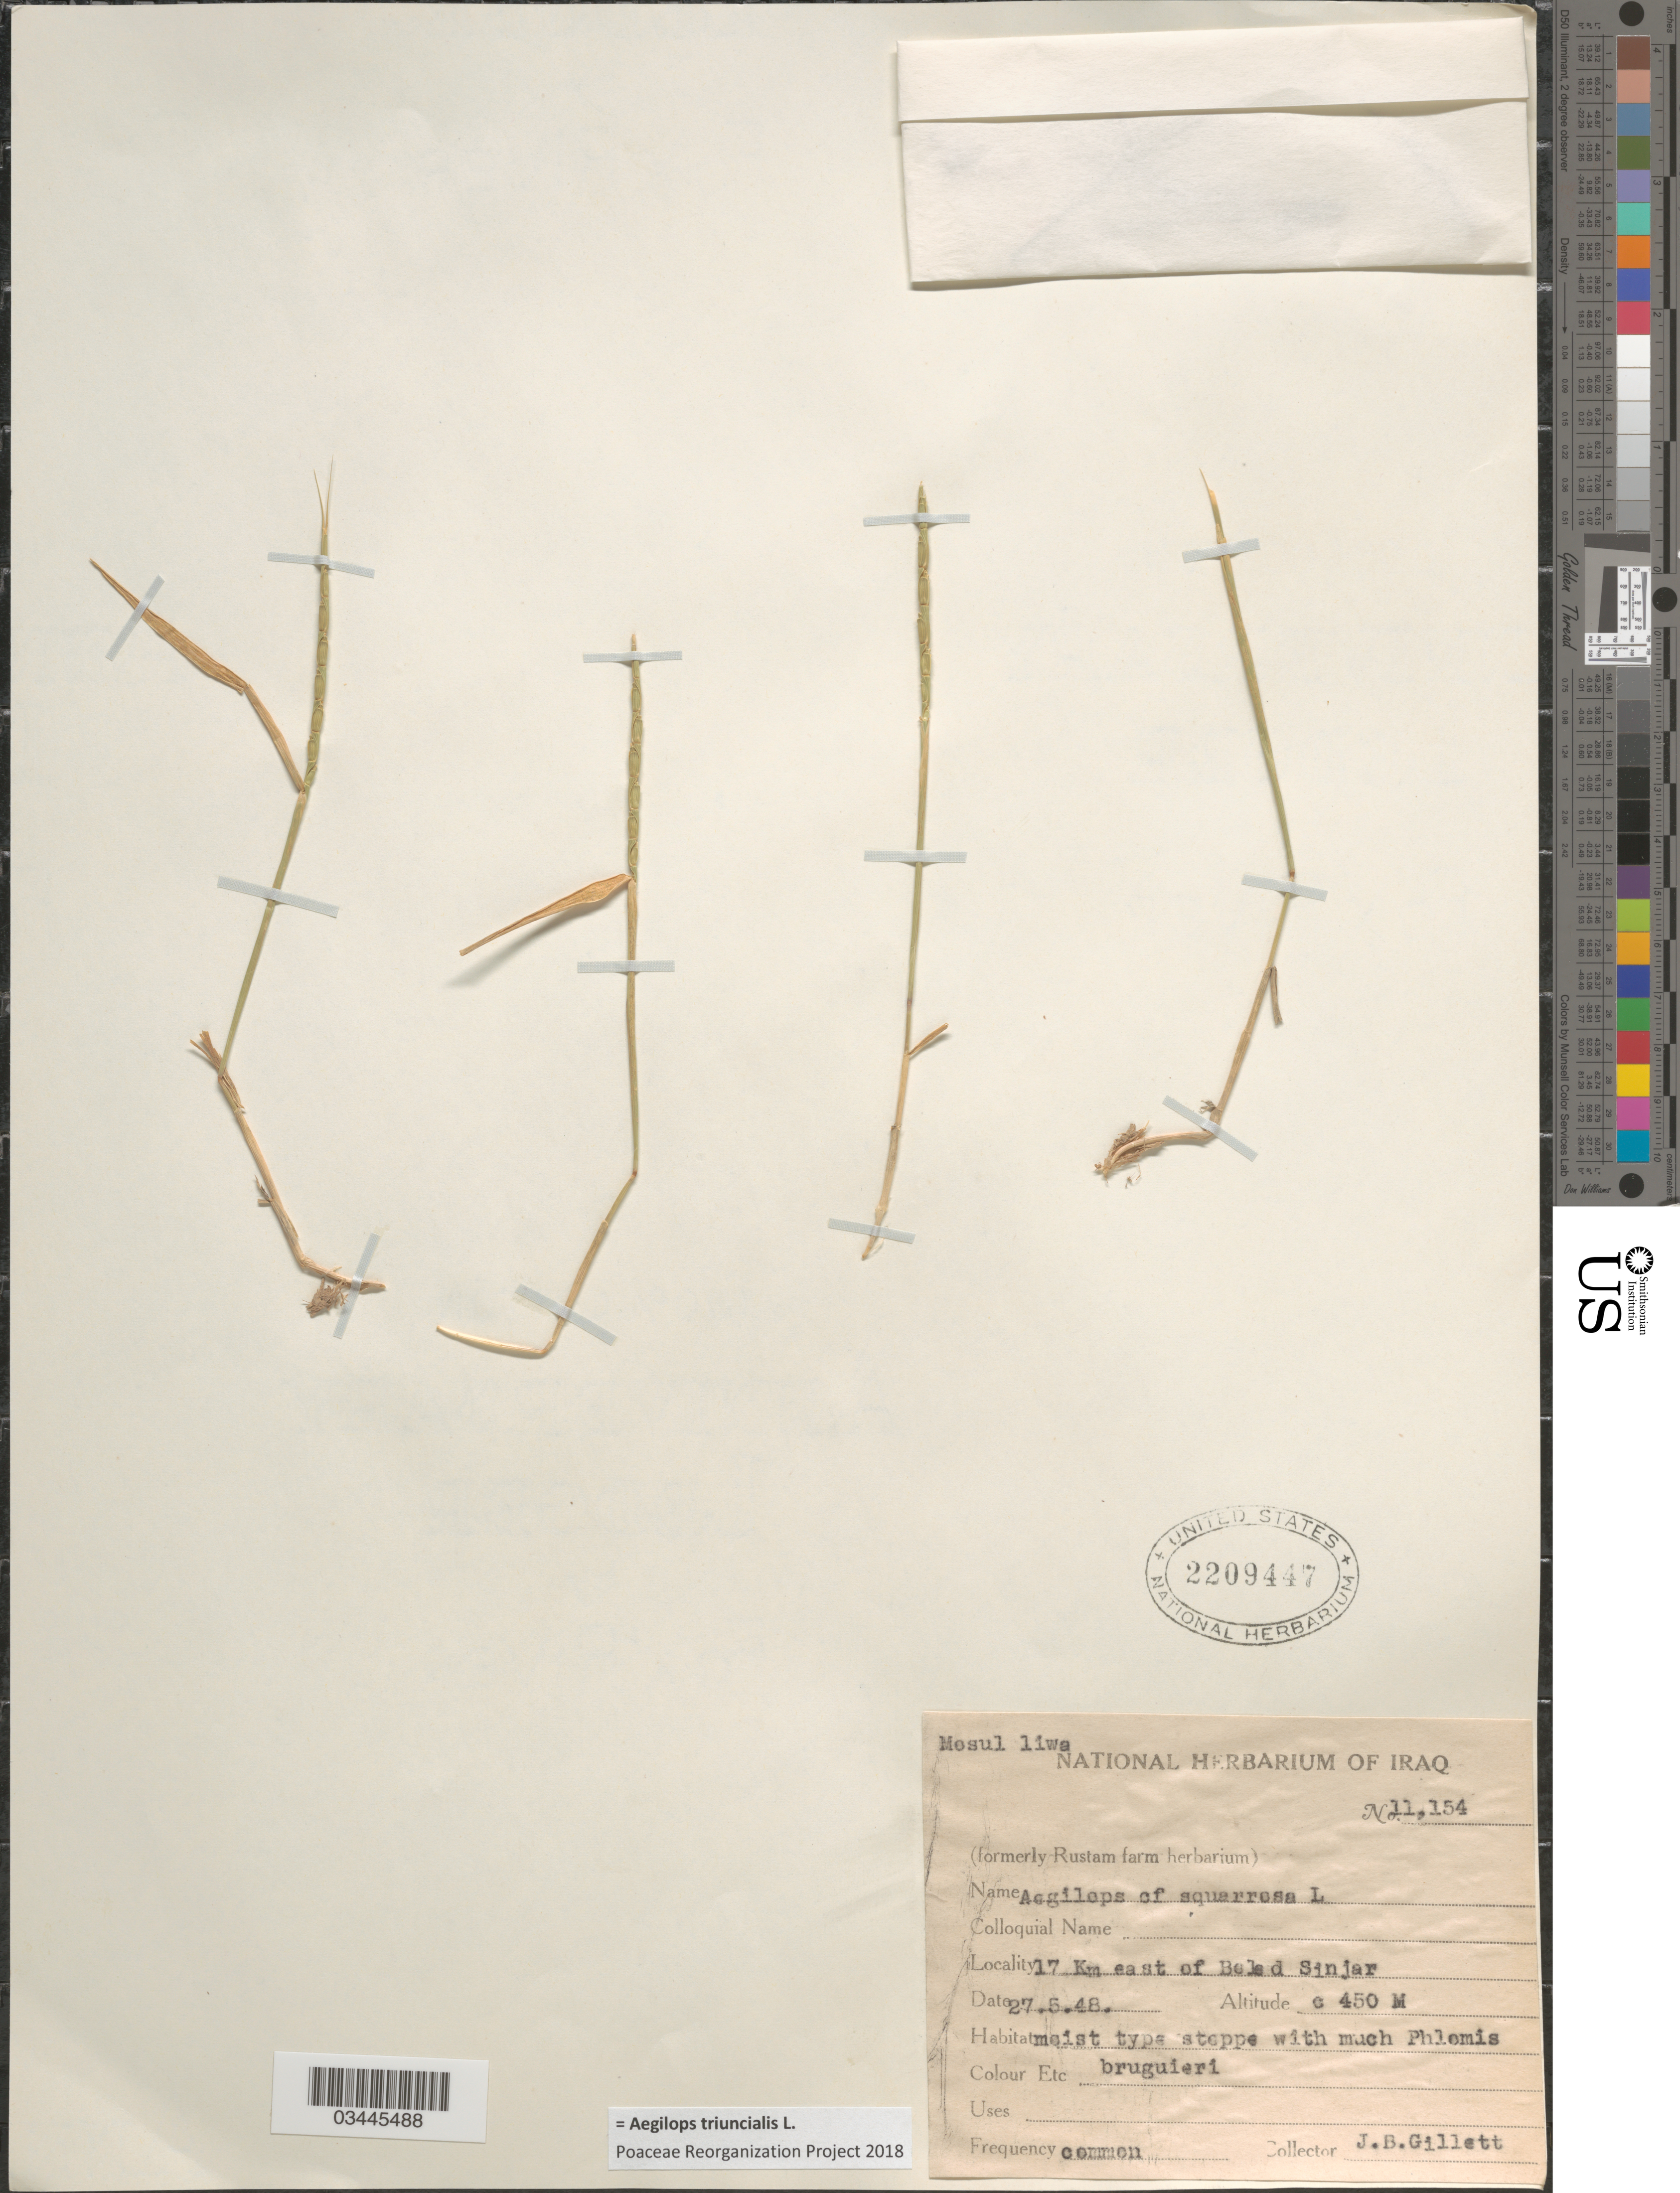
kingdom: Plantae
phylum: Tracheophyta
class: Liliopsida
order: Poales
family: Poaceae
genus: Aegilops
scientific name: Aegilops triuncialis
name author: L.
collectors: J. B. Gillett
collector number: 11154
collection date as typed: Transcribed d/m/y: 27/5/48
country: Iraq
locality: Mosul liwa. 17 Km east of Belad Sinjar.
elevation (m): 450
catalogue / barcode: US 2209447